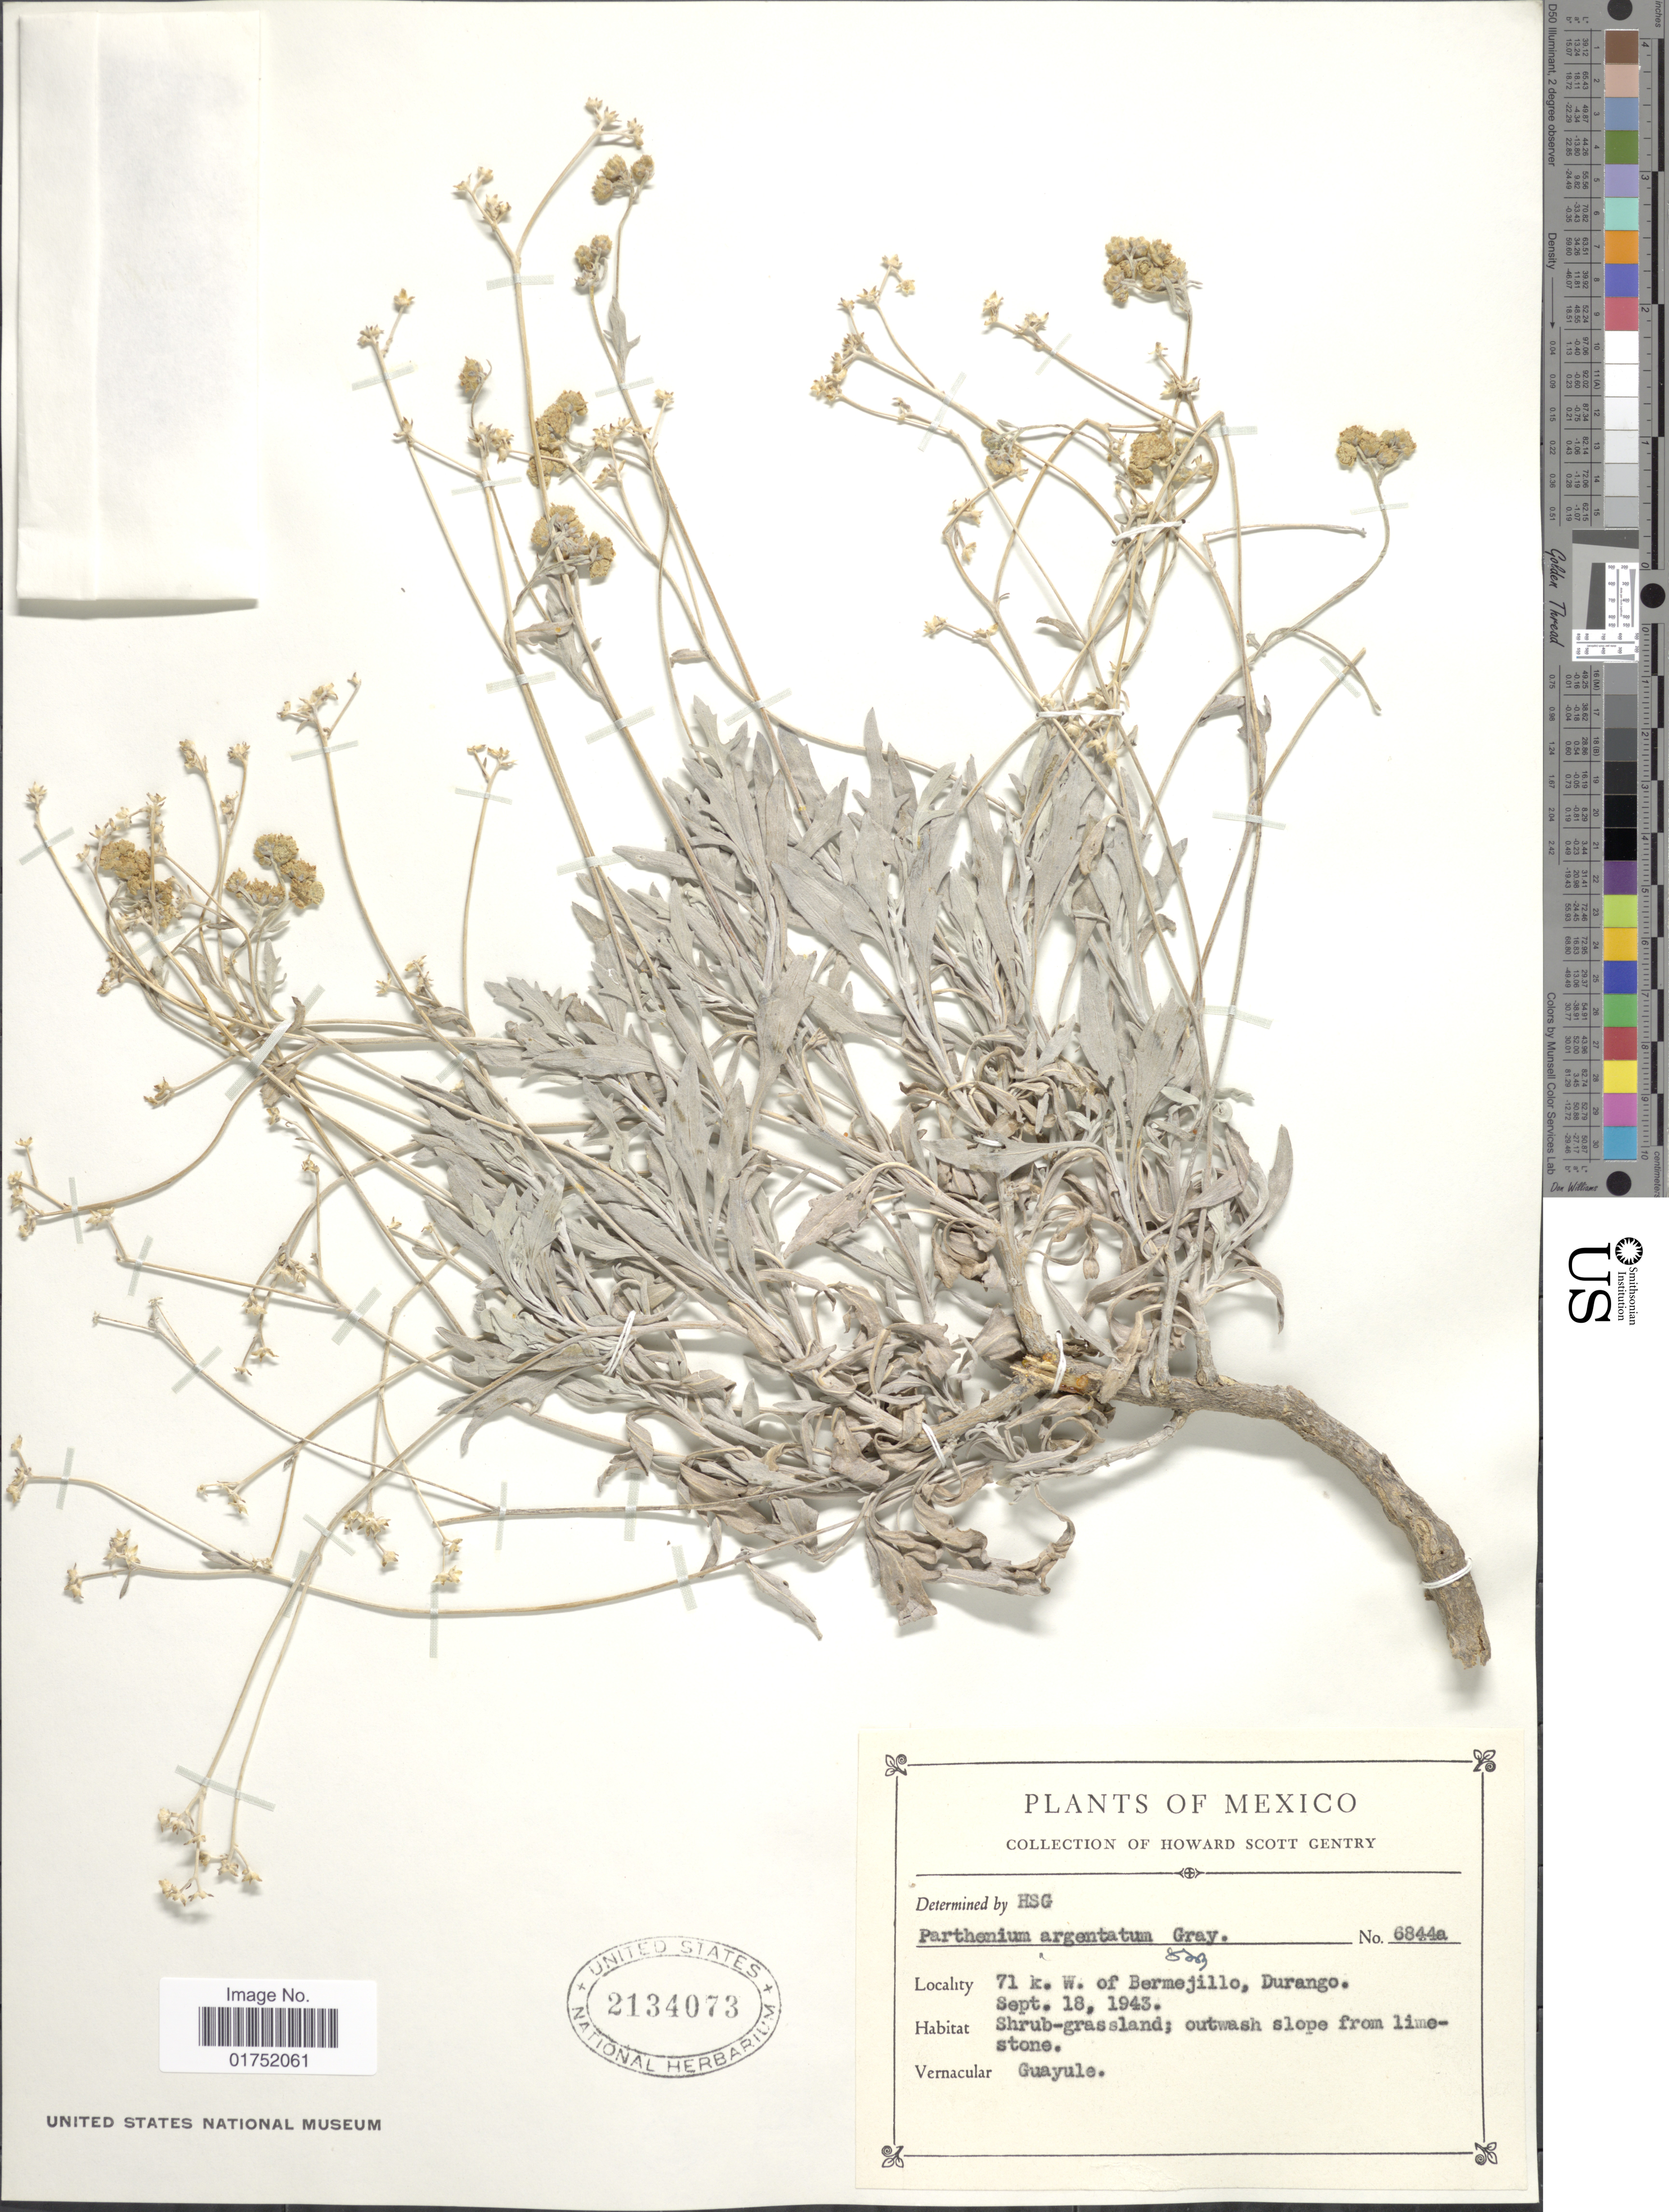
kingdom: Plantae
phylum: Tracheophyta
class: Magnoliopsida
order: Asterales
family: Asteraceae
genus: Parthenium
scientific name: Parthenium argentatum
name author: A. Gray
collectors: H. S. Gentry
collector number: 6844a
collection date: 1943-09-18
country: Mexico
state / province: Durango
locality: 71 k. W. of Bermejillo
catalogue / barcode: US 2134073